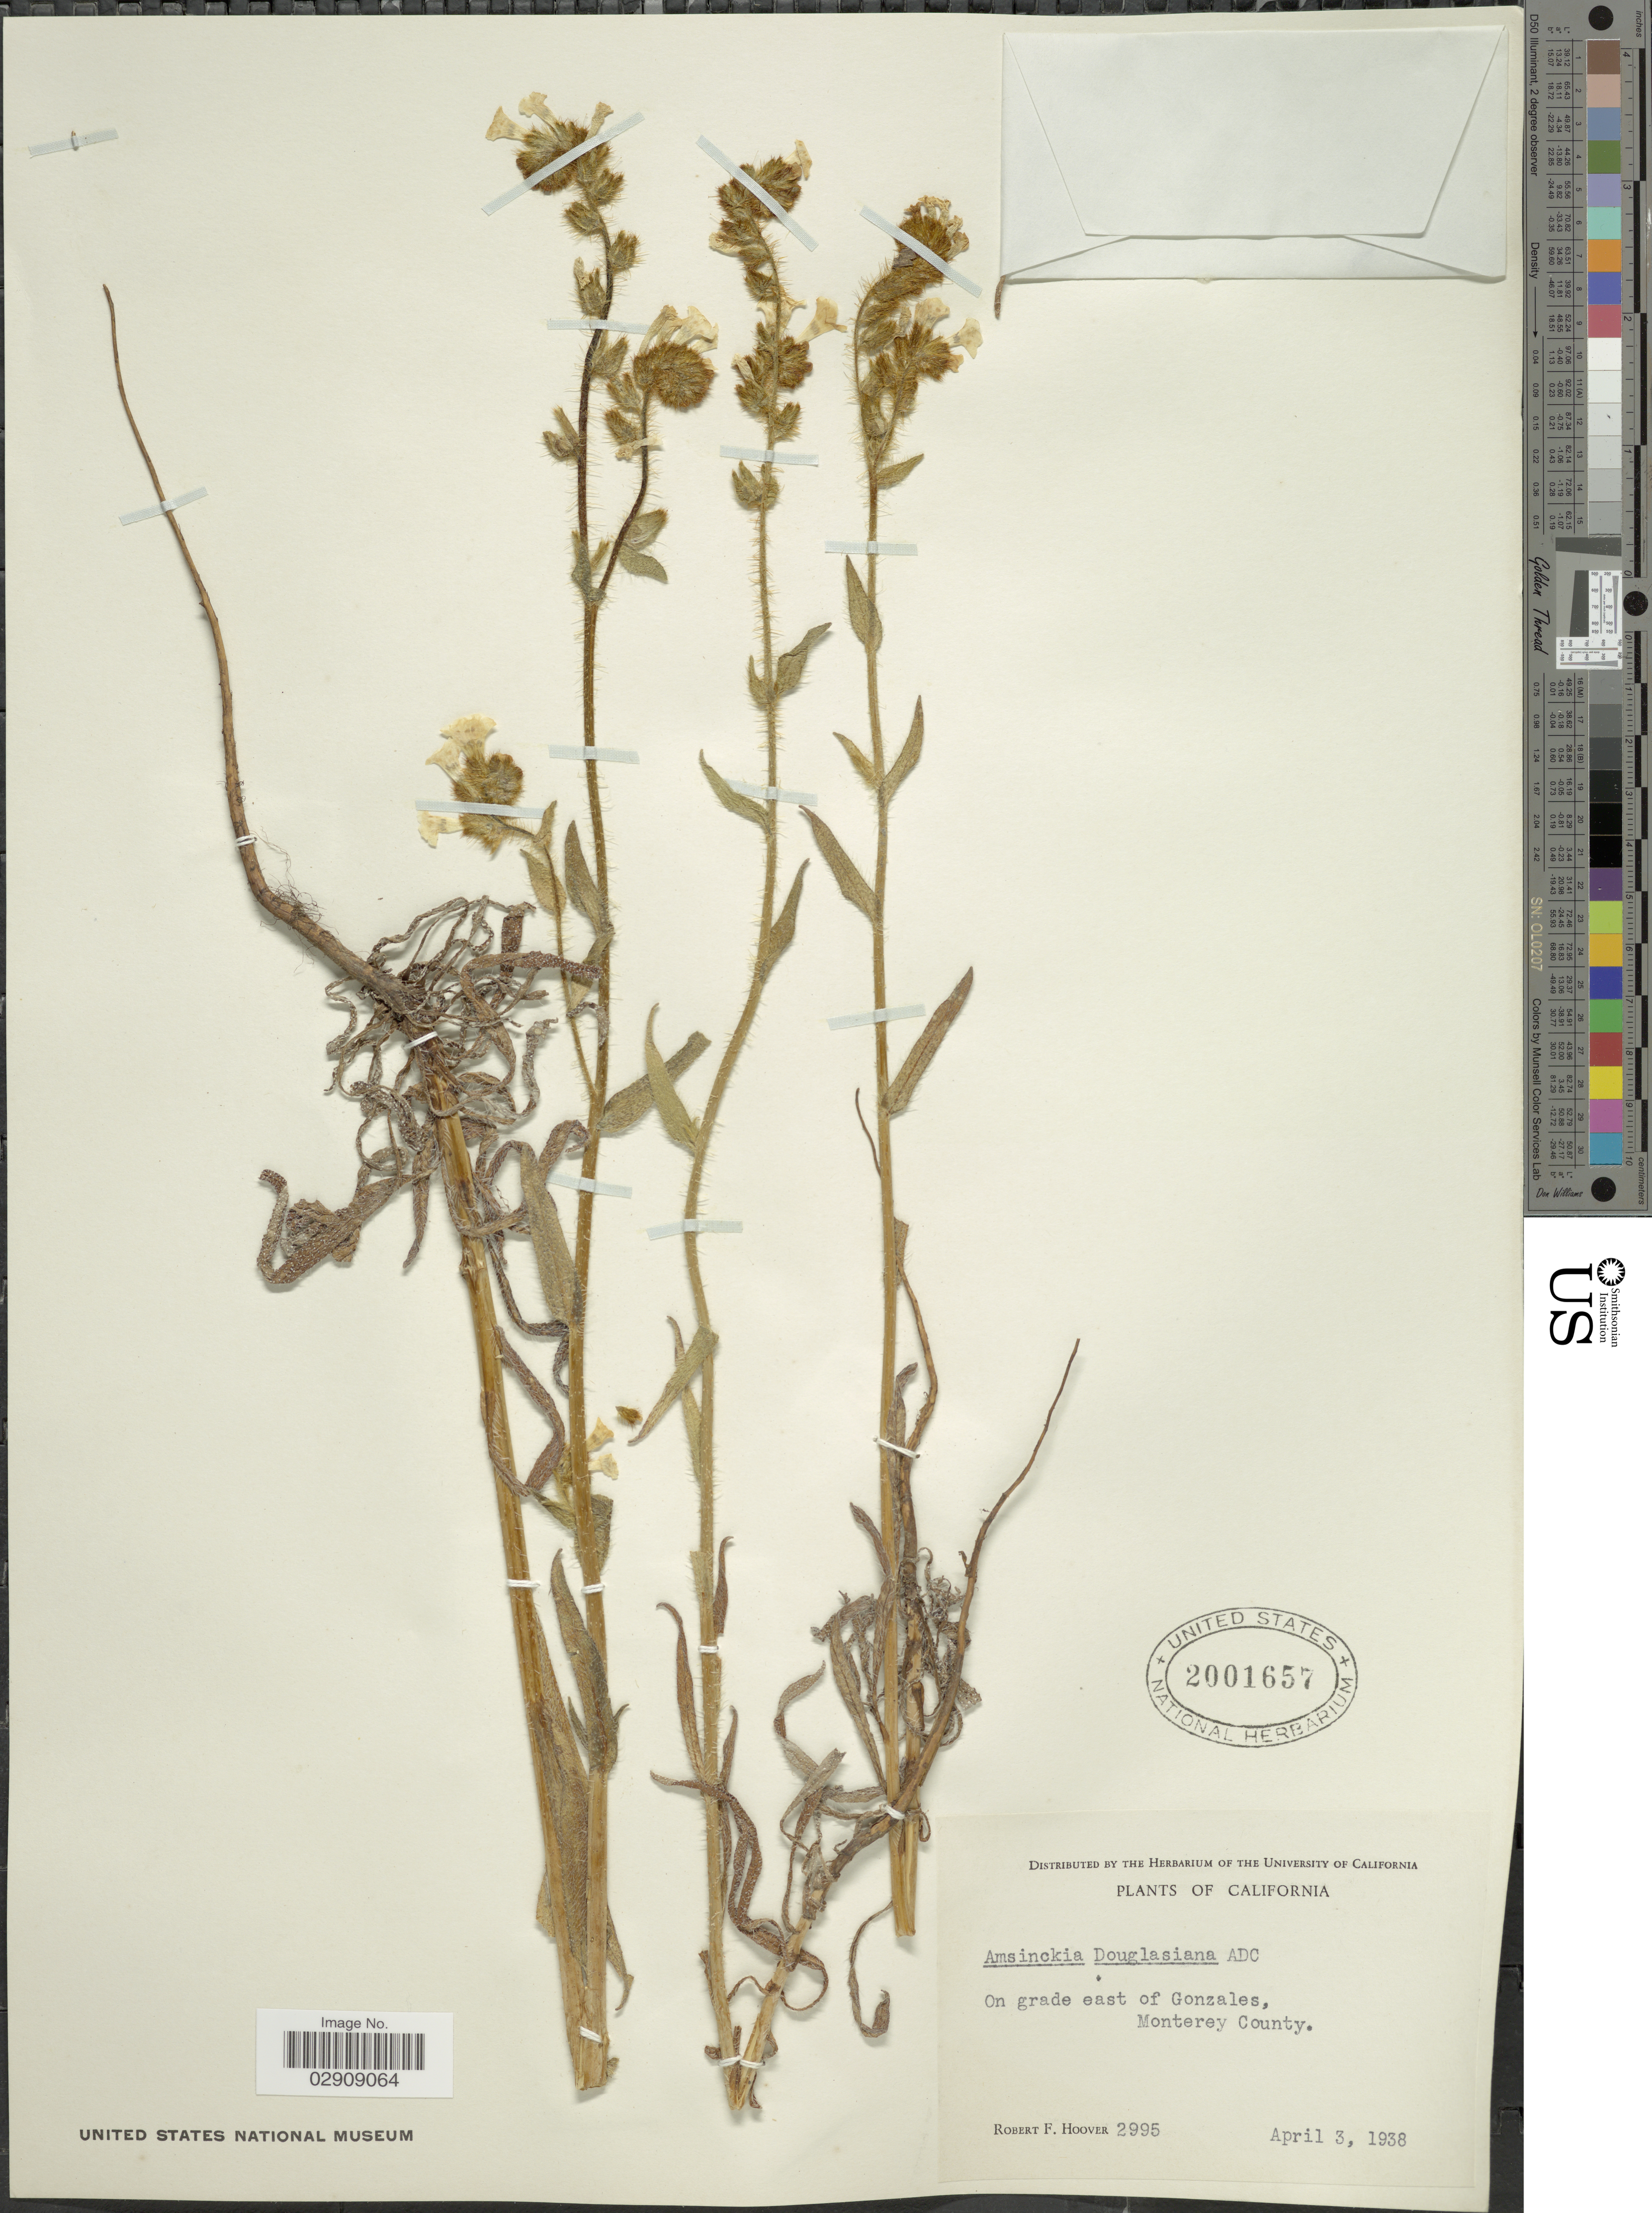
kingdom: Plantae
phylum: Tracheophyta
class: Magnoliopsida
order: Boraginales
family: Boraginaceae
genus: Amsinckia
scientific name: Amsinckia douglasiana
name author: A. DC.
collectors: R. F. Hoover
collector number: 2995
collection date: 1938-04-03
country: United States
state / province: California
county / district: Monterey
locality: On grade east of Gonzales, Monterey County.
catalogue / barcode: US 2001657